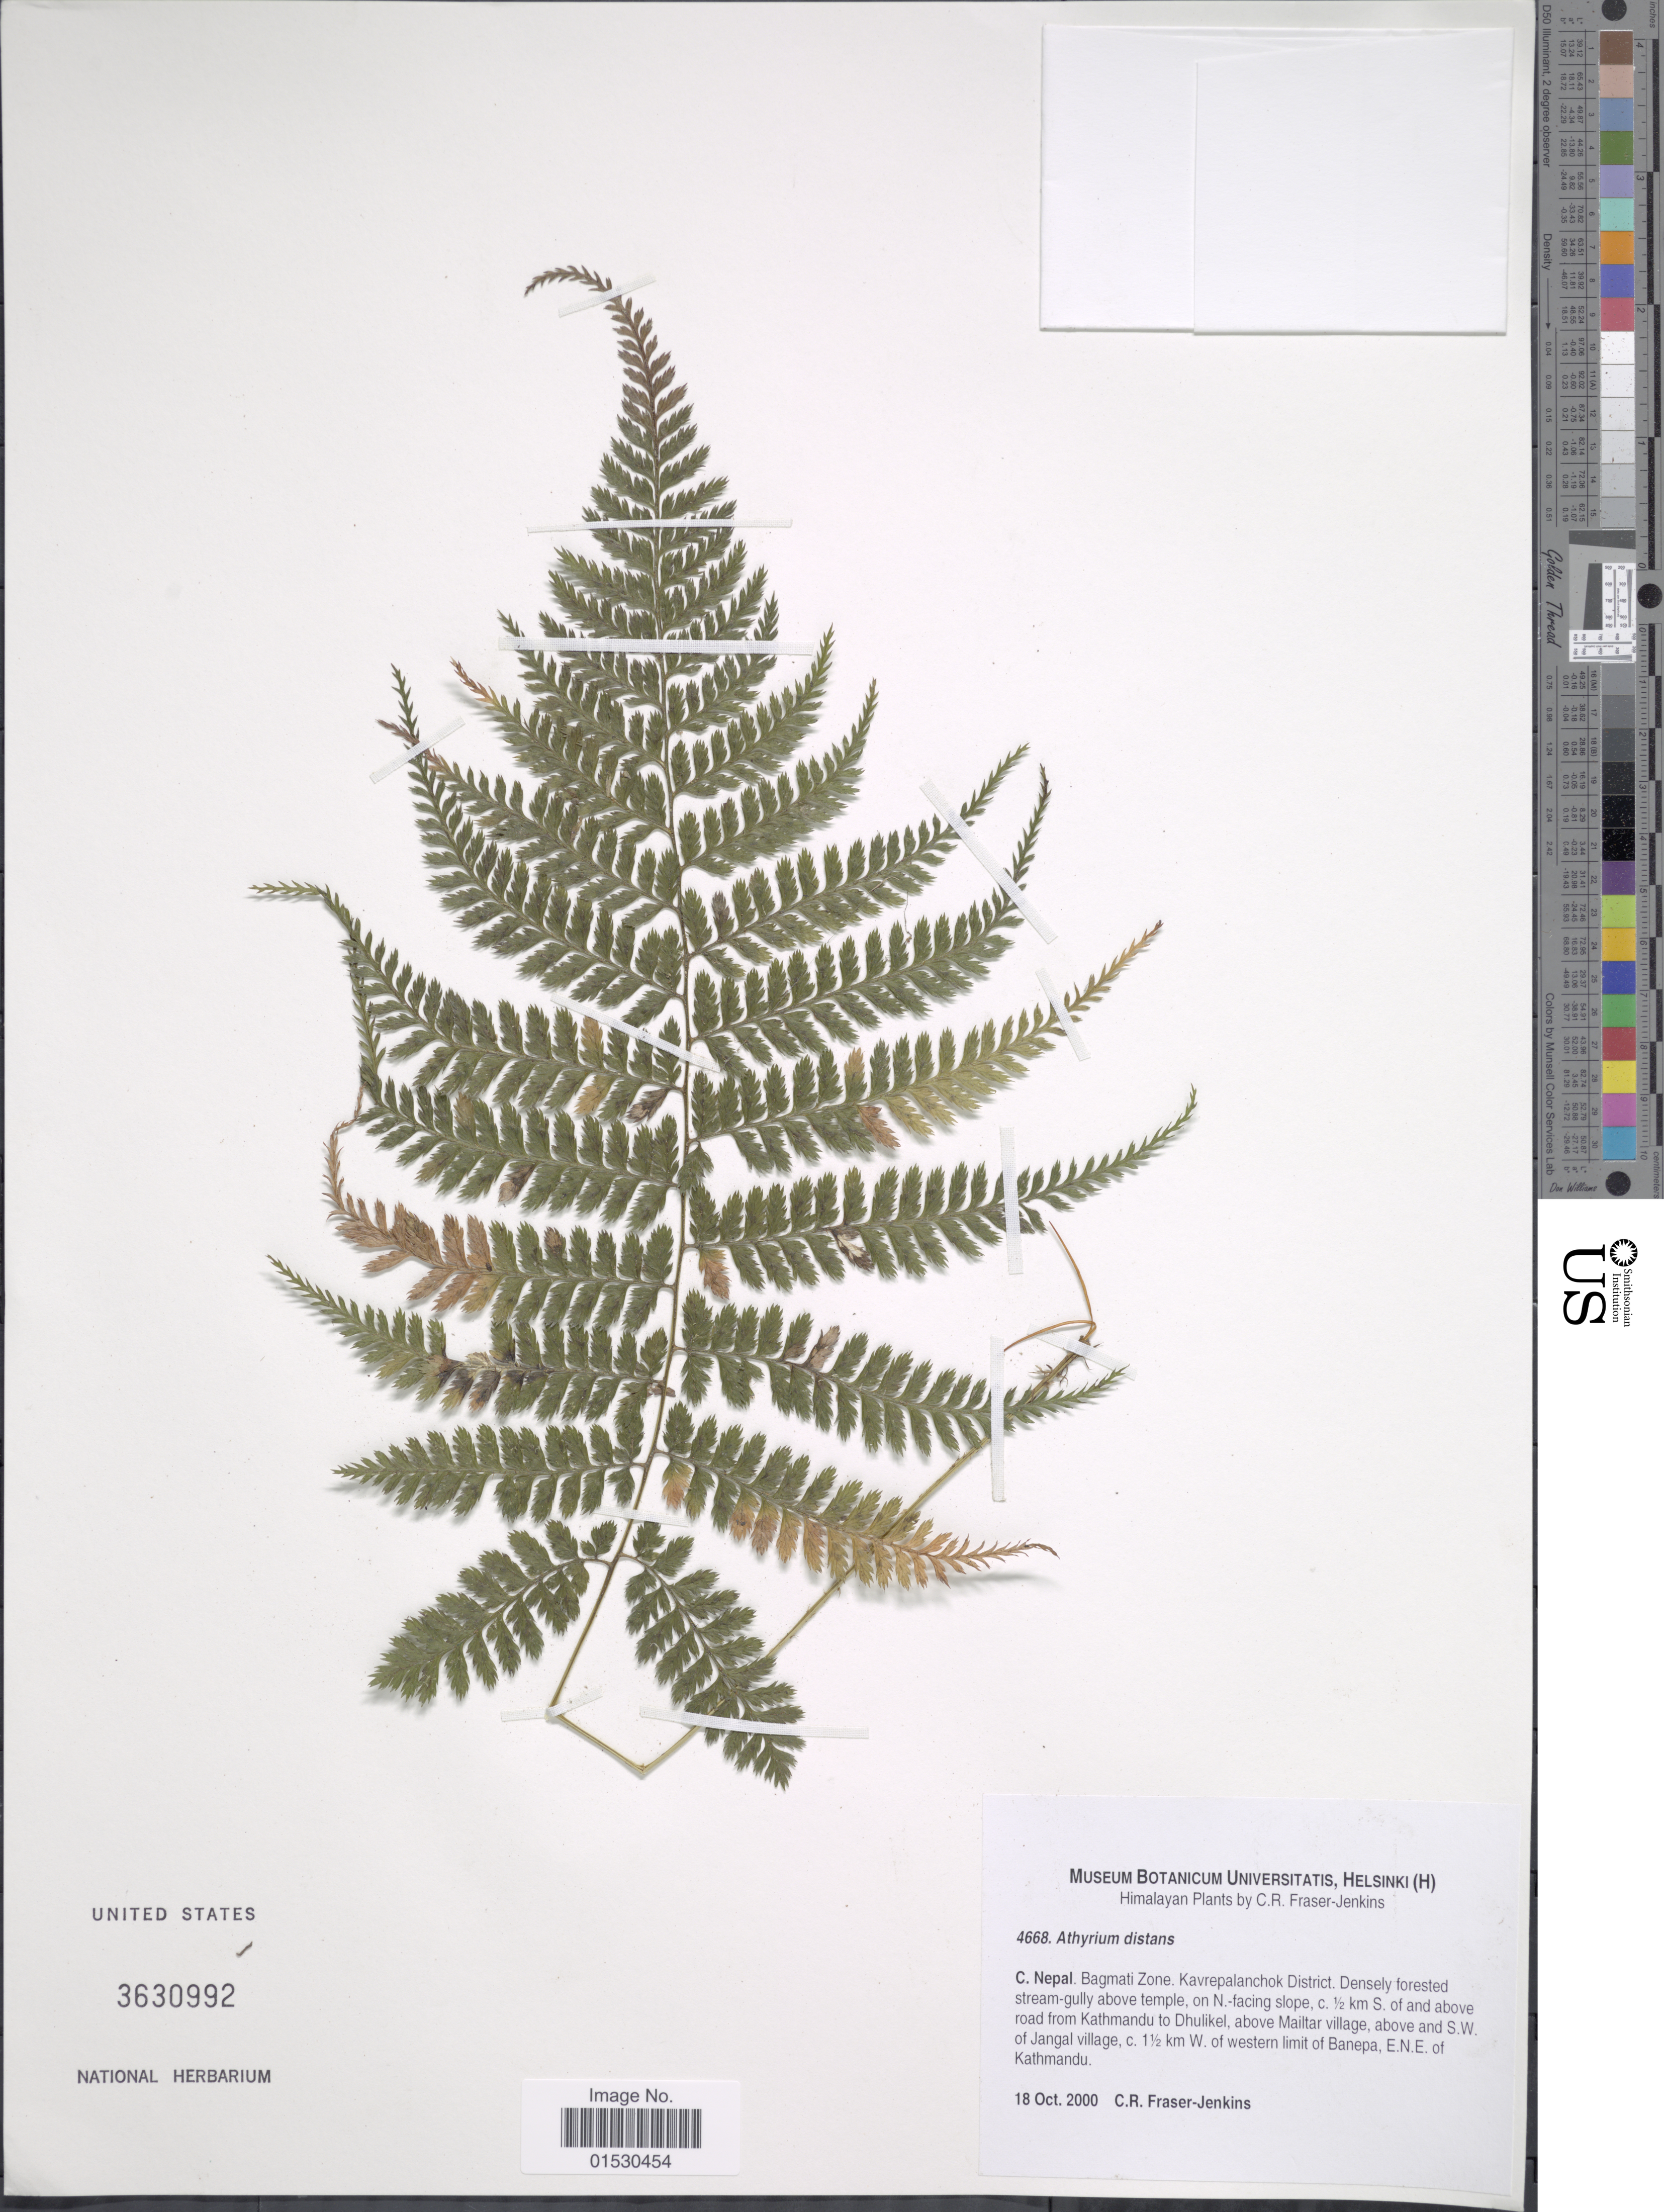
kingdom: Plantae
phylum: Tracheophyta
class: Polypodiopsida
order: Polypodiales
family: Athyriaceae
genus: Athyrium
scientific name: Athyrium distans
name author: (D. Don) T. Moore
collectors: C. R. Fraser-Jenkins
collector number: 4668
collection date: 2000-10-18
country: Nepal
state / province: Bagmati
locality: C Nepal. Bagmati Zone. Kavrepalanchok District. Densley forested stream-gully above temple, on N-facing slope, c. ½ km S of and above road from Kathmandu to Dhulikel, above Mailtar village, above and S.W. of Jangal village, c. 1 ½ km W. of western limit of Banepa, E.N.E. of Kathmandu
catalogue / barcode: US 3630992